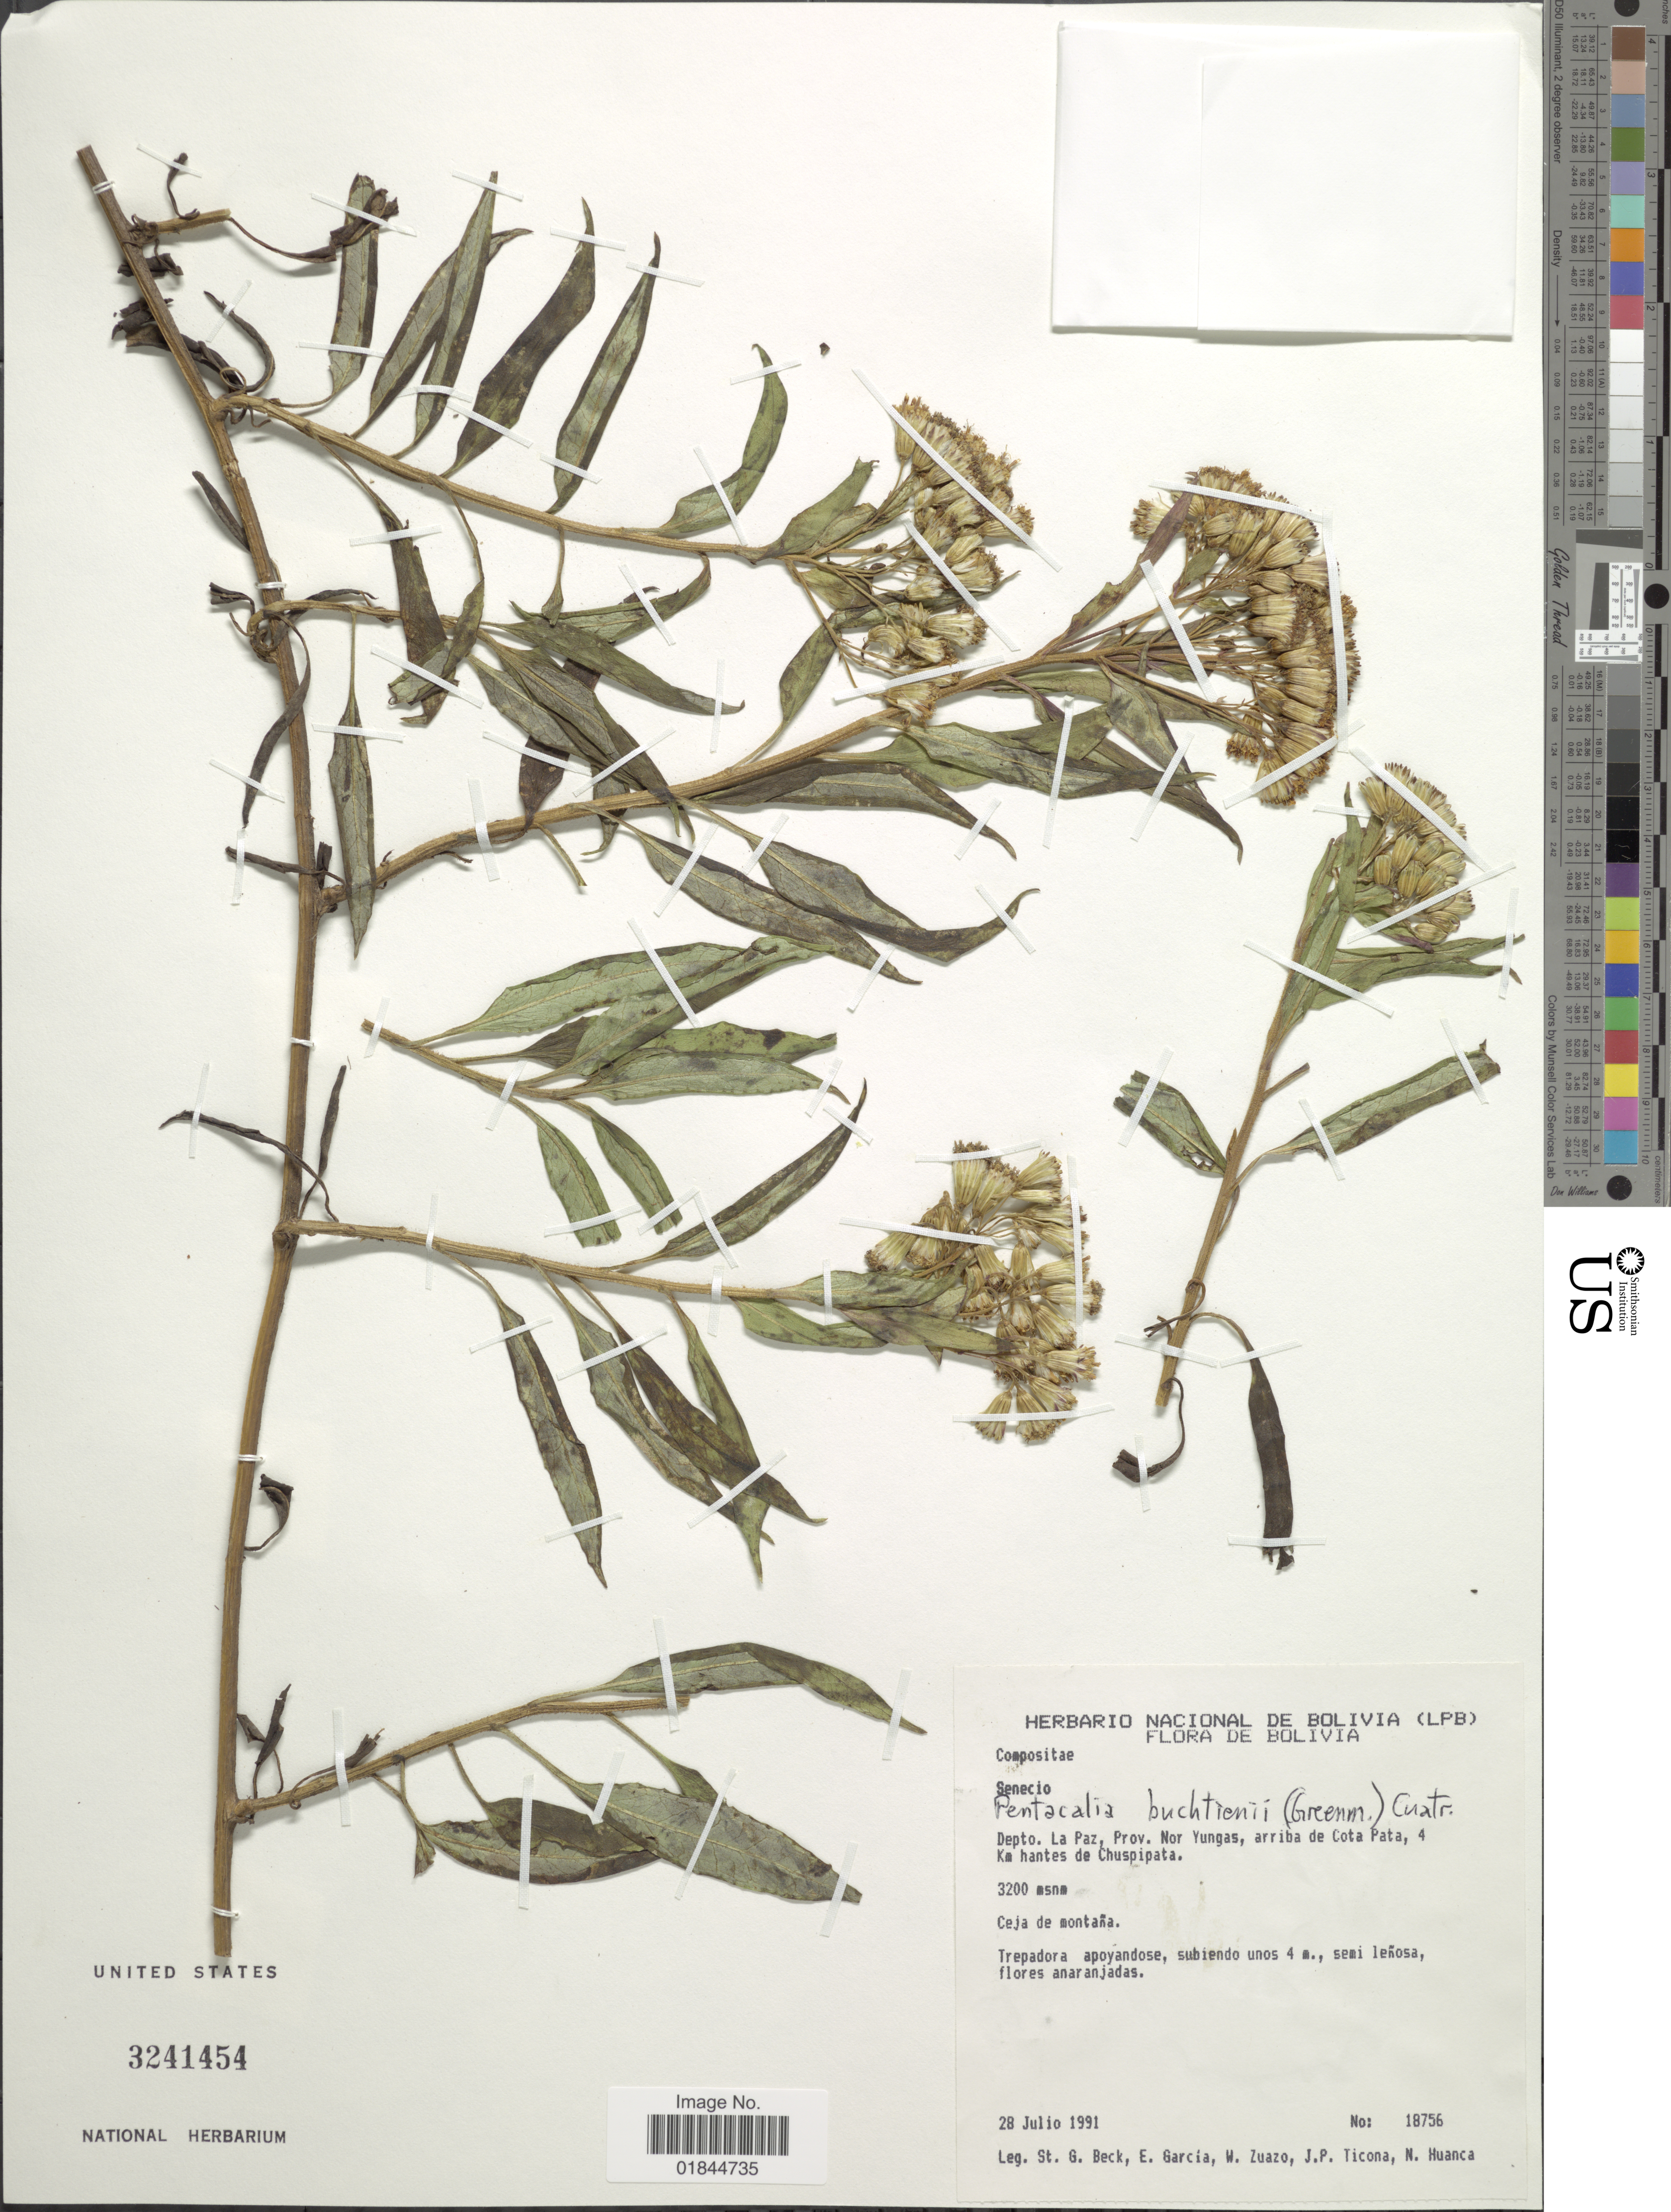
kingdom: Plantae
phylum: Tracheophyta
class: Magnoliopsida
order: Asterales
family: Asteraceae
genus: Pentacalia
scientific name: Pentacalia buchtienii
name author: (Greenm.) Cuatrec.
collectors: S. G. Beck, E. Garcia, W. Zuazo, J. Ticona & N. Huanca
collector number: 18756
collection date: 1991-07-28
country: Bolivia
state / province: La Paz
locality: Depto. La Paz, Prov. Nor Yungas, arriba de Cota pata, 4 Km hantes de Chuspipata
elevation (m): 3200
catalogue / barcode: US 3241454